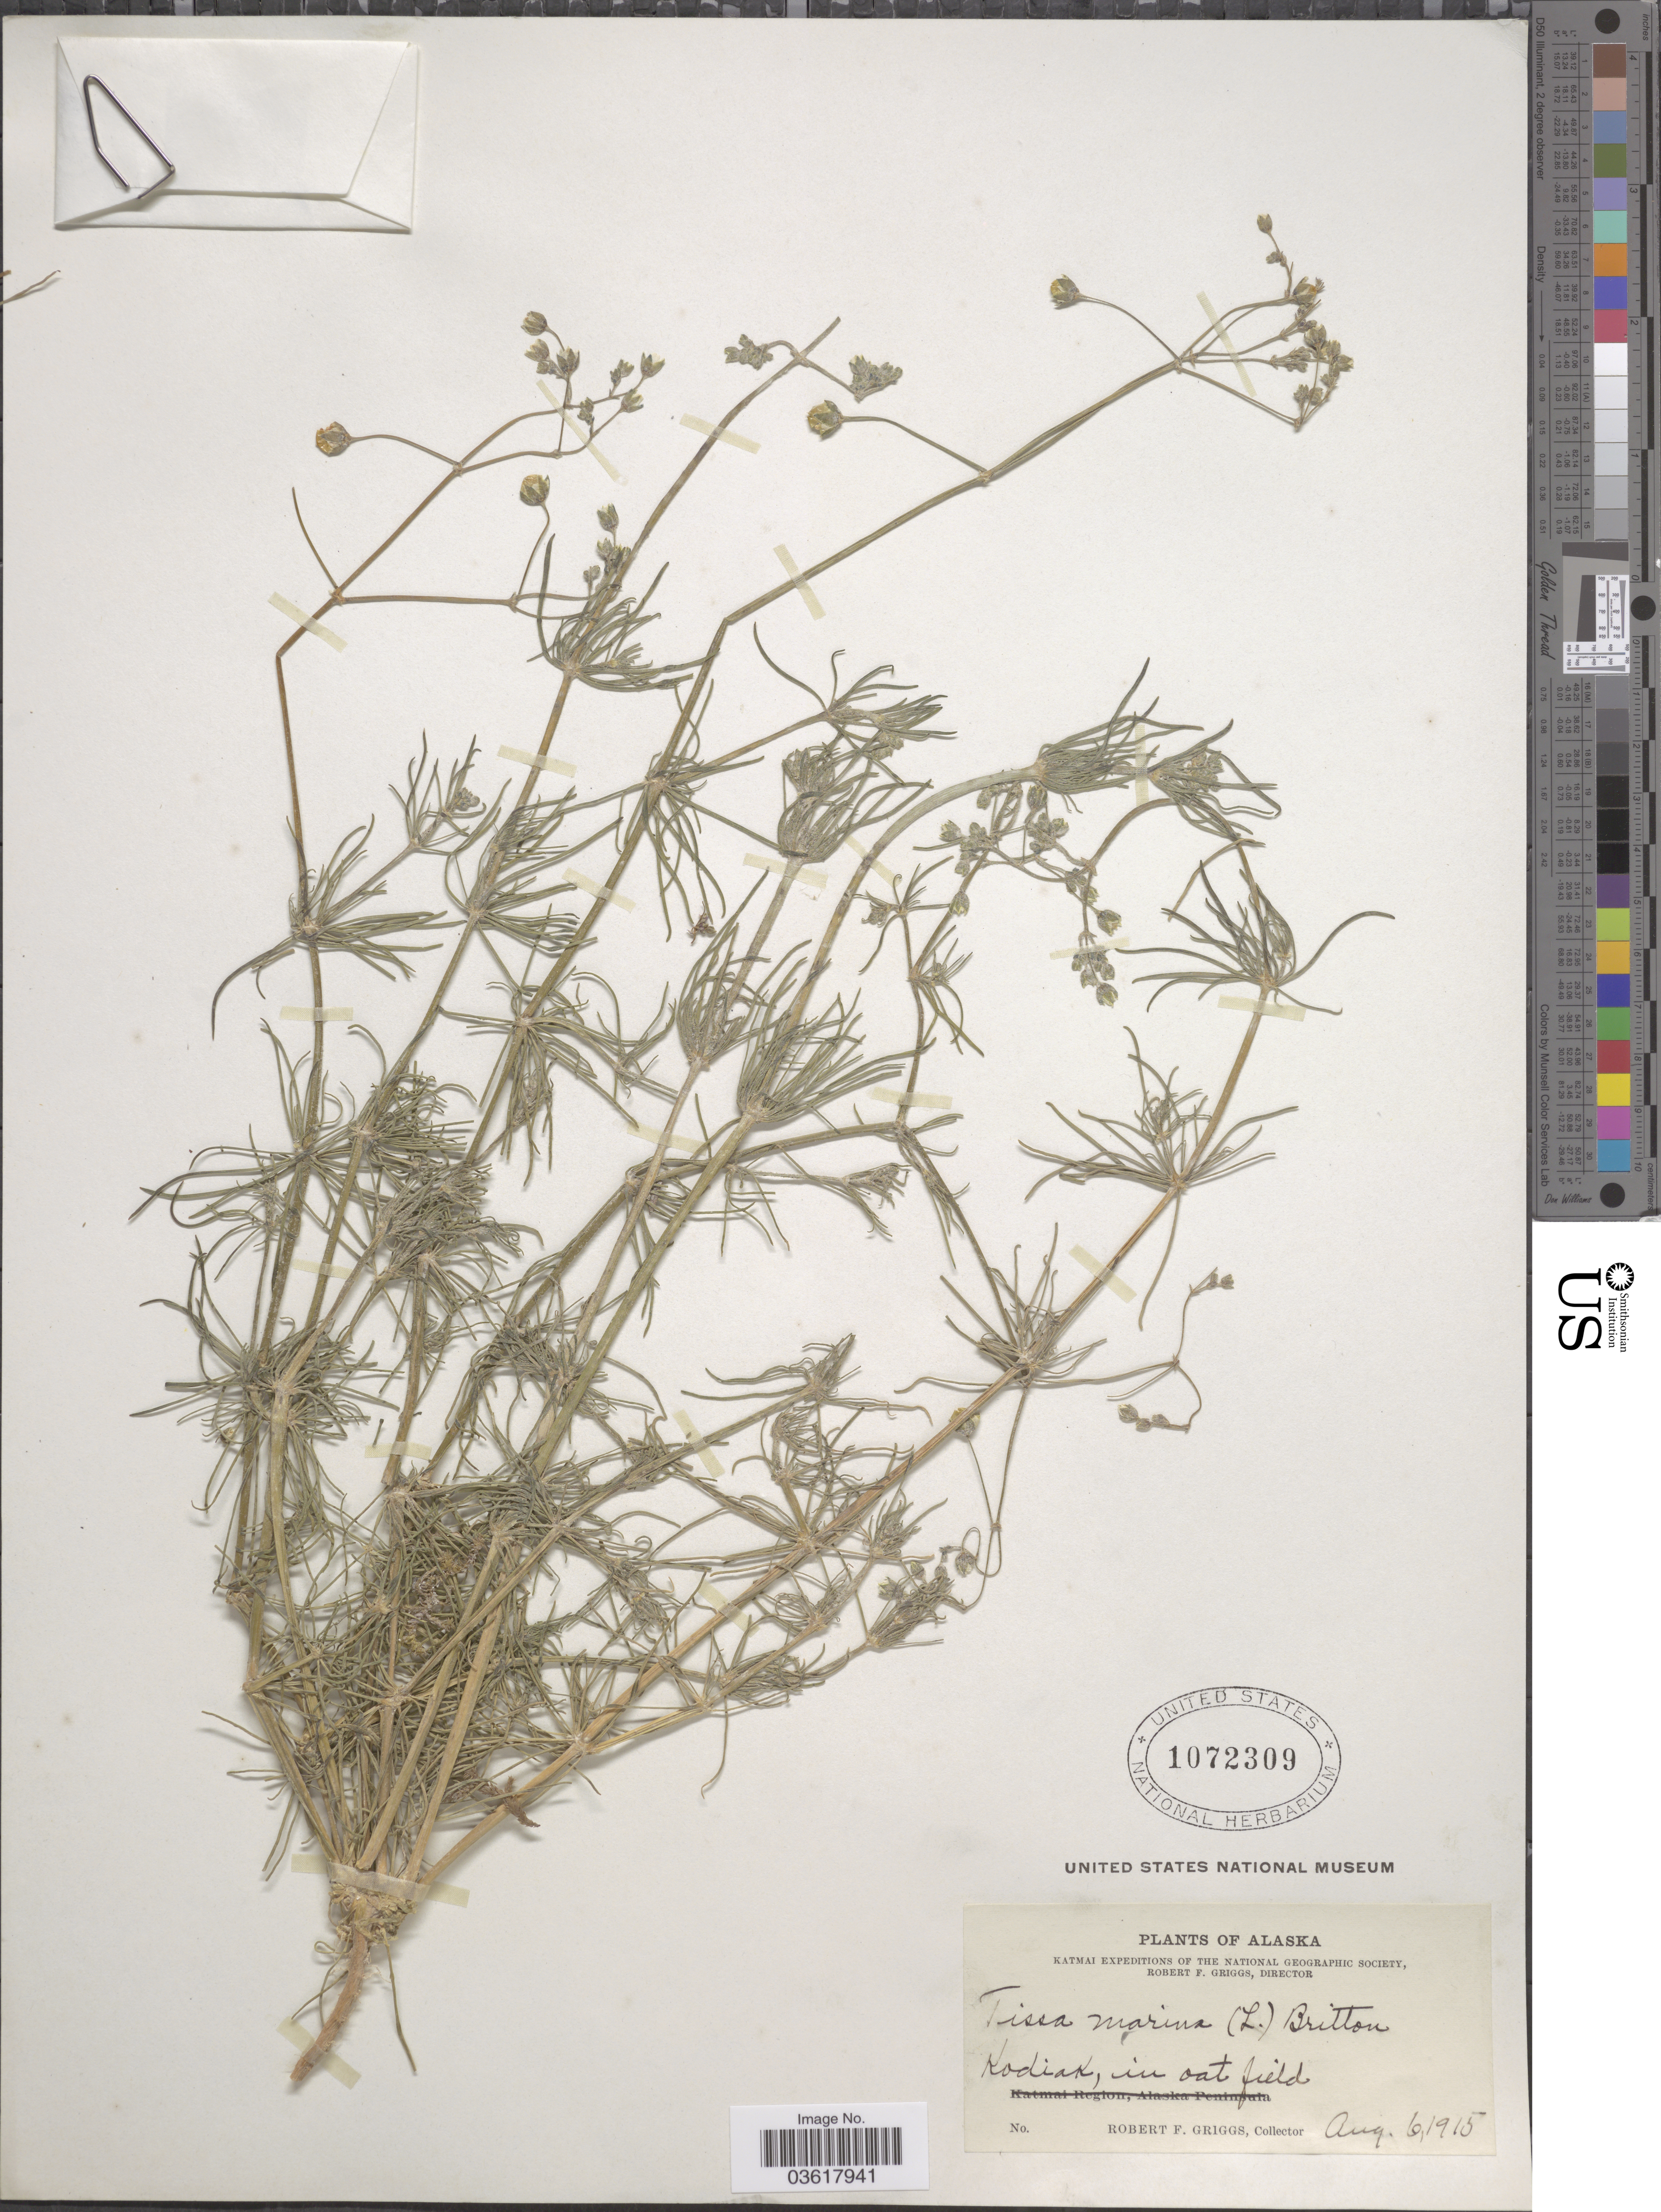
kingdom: Plantae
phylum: Tracheophyta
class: Magnoliopsida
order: Caryophyllales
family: Caryophyllaceae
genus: Spergula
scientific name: Spergula arvensis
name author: L.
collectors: R. F. Griggs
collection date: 1915-08-06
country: United States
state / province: Alaska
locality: Katmai. Kodiak, in oat field.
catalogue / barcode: US 1072309